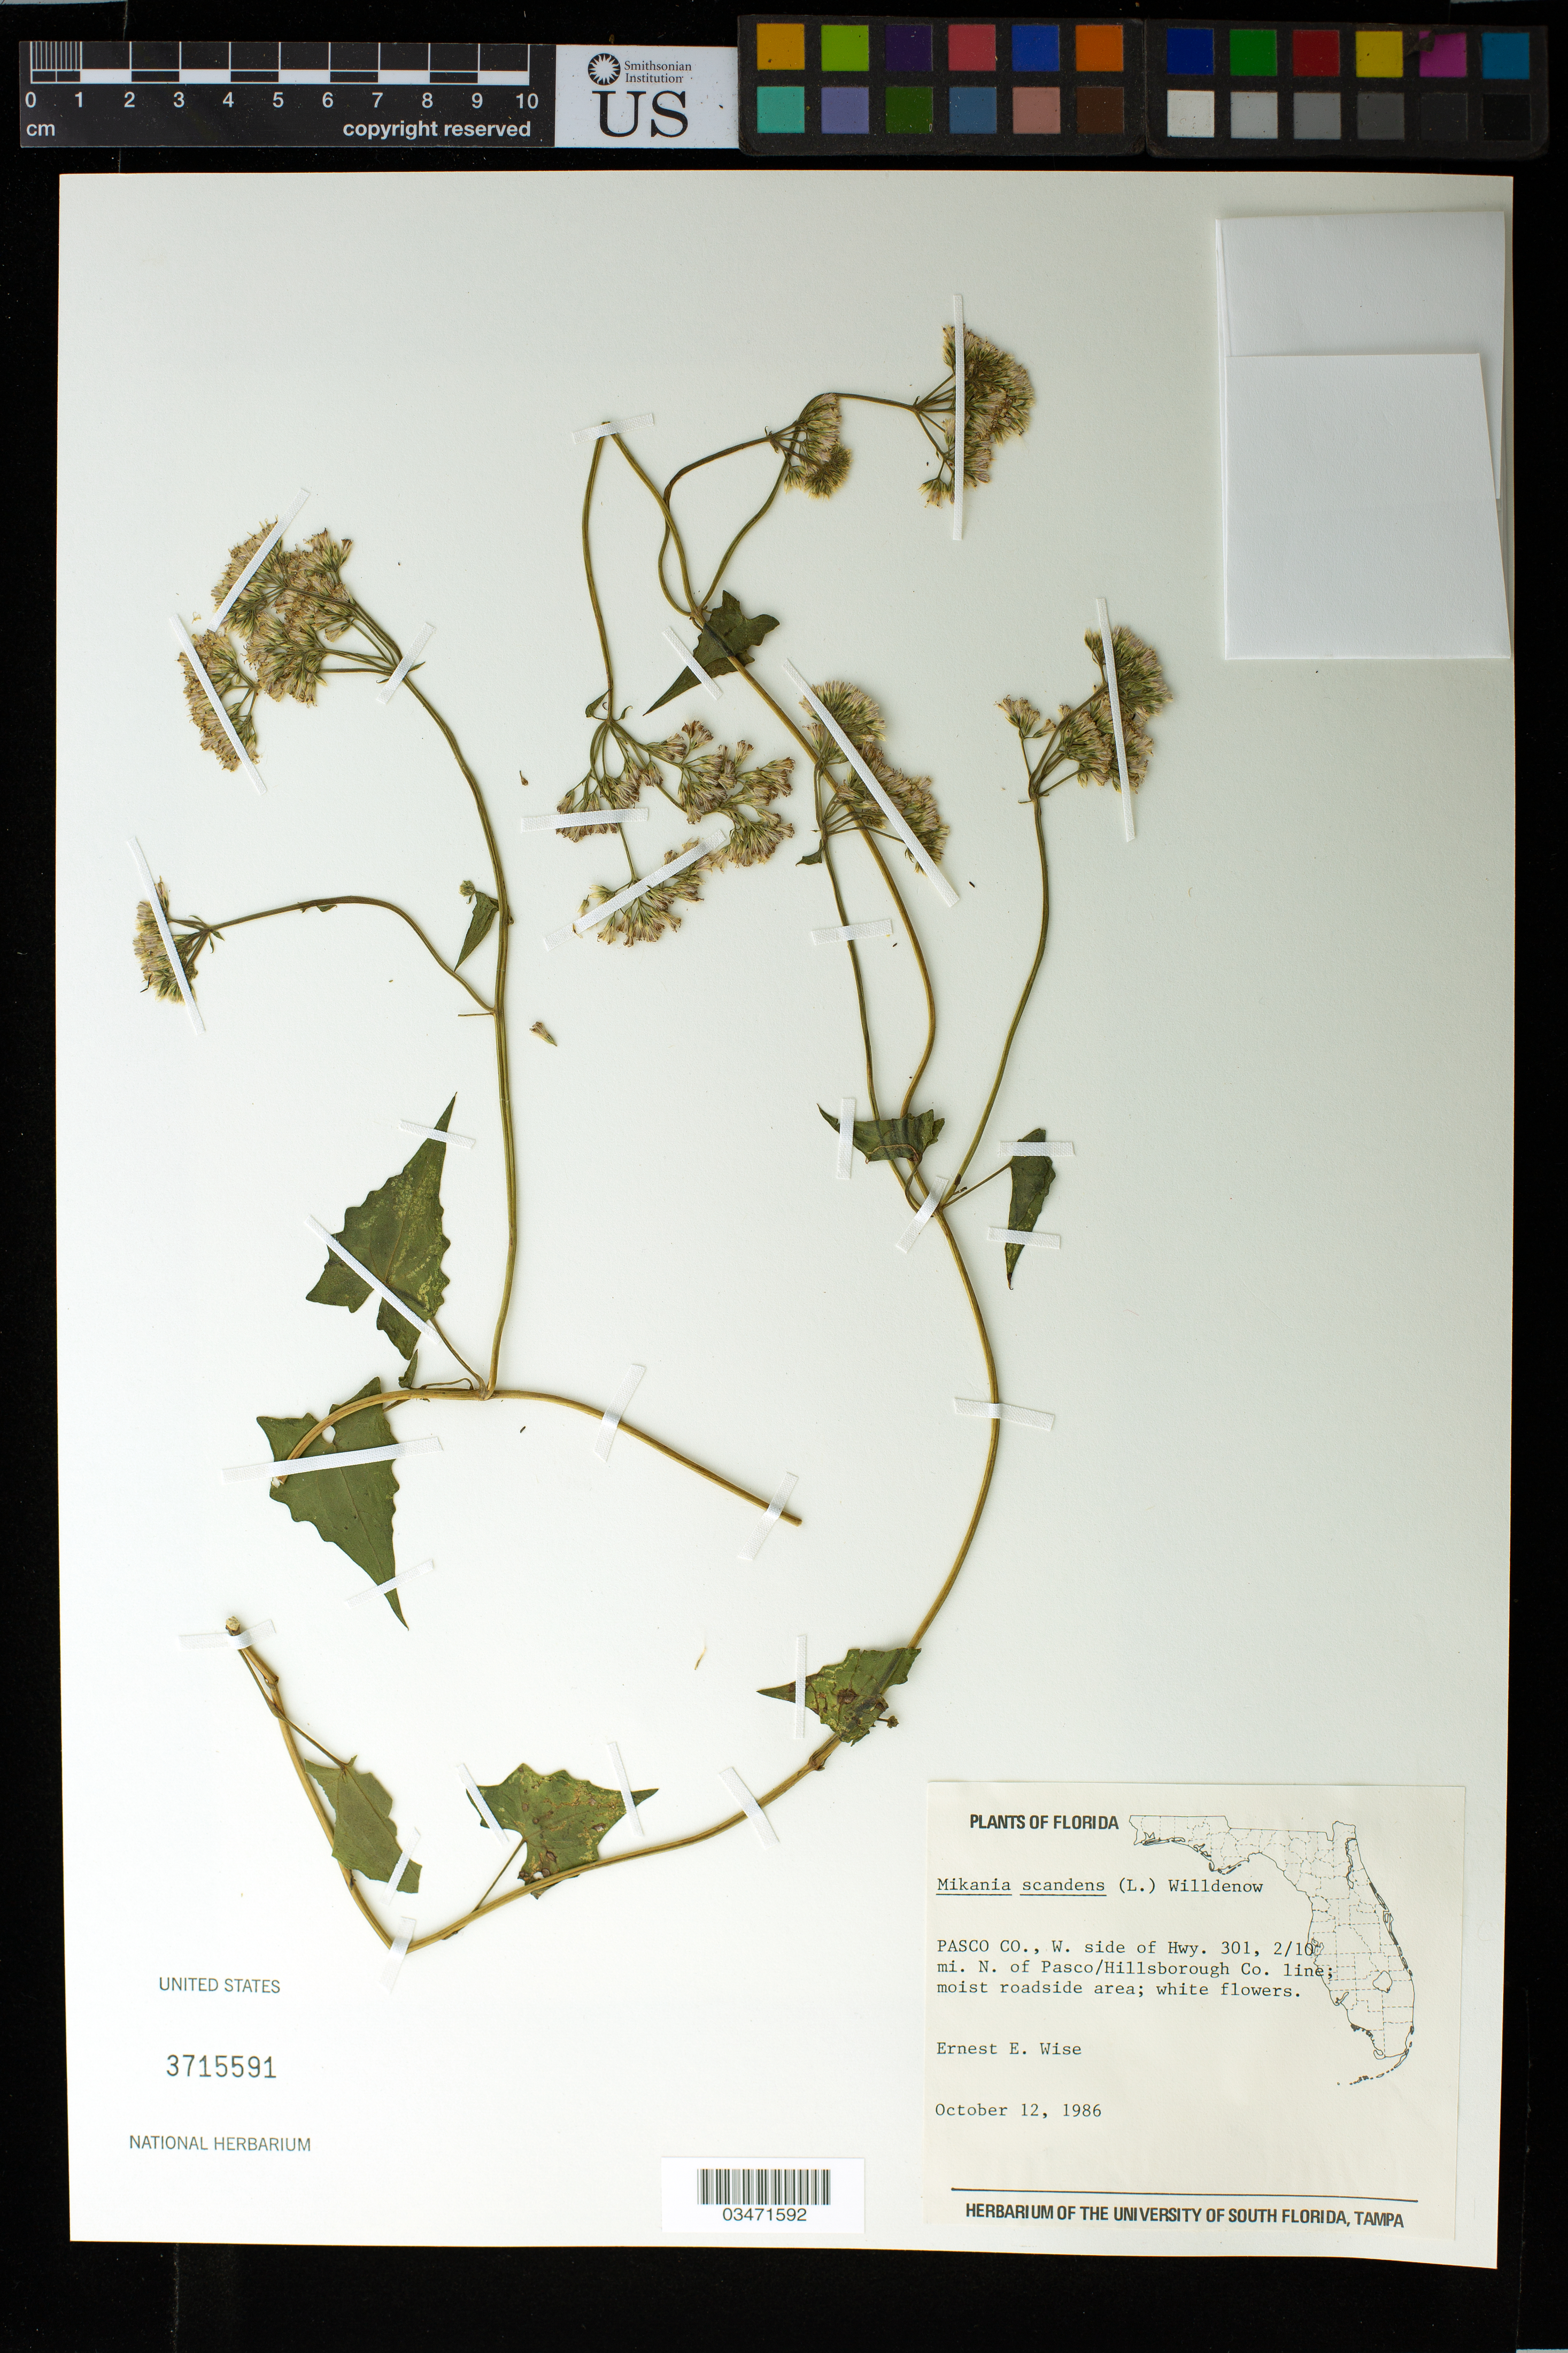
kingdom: Plantae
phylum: Tracheophyta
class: Magnoliopsida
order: Asterales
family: Asteraceae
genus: Mikania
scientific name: Mikania scandens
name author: (L.) Willd.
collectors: E. Wise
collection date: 1986-10-12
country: United States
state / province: Florida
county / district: Pasco County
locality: Pasco/Hillsborough Co. line: W side of Hwy 301, 2/10 mi. N of Pasco/Hillsborough Co. line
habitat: Moist roadside area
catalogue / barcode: US 3715591